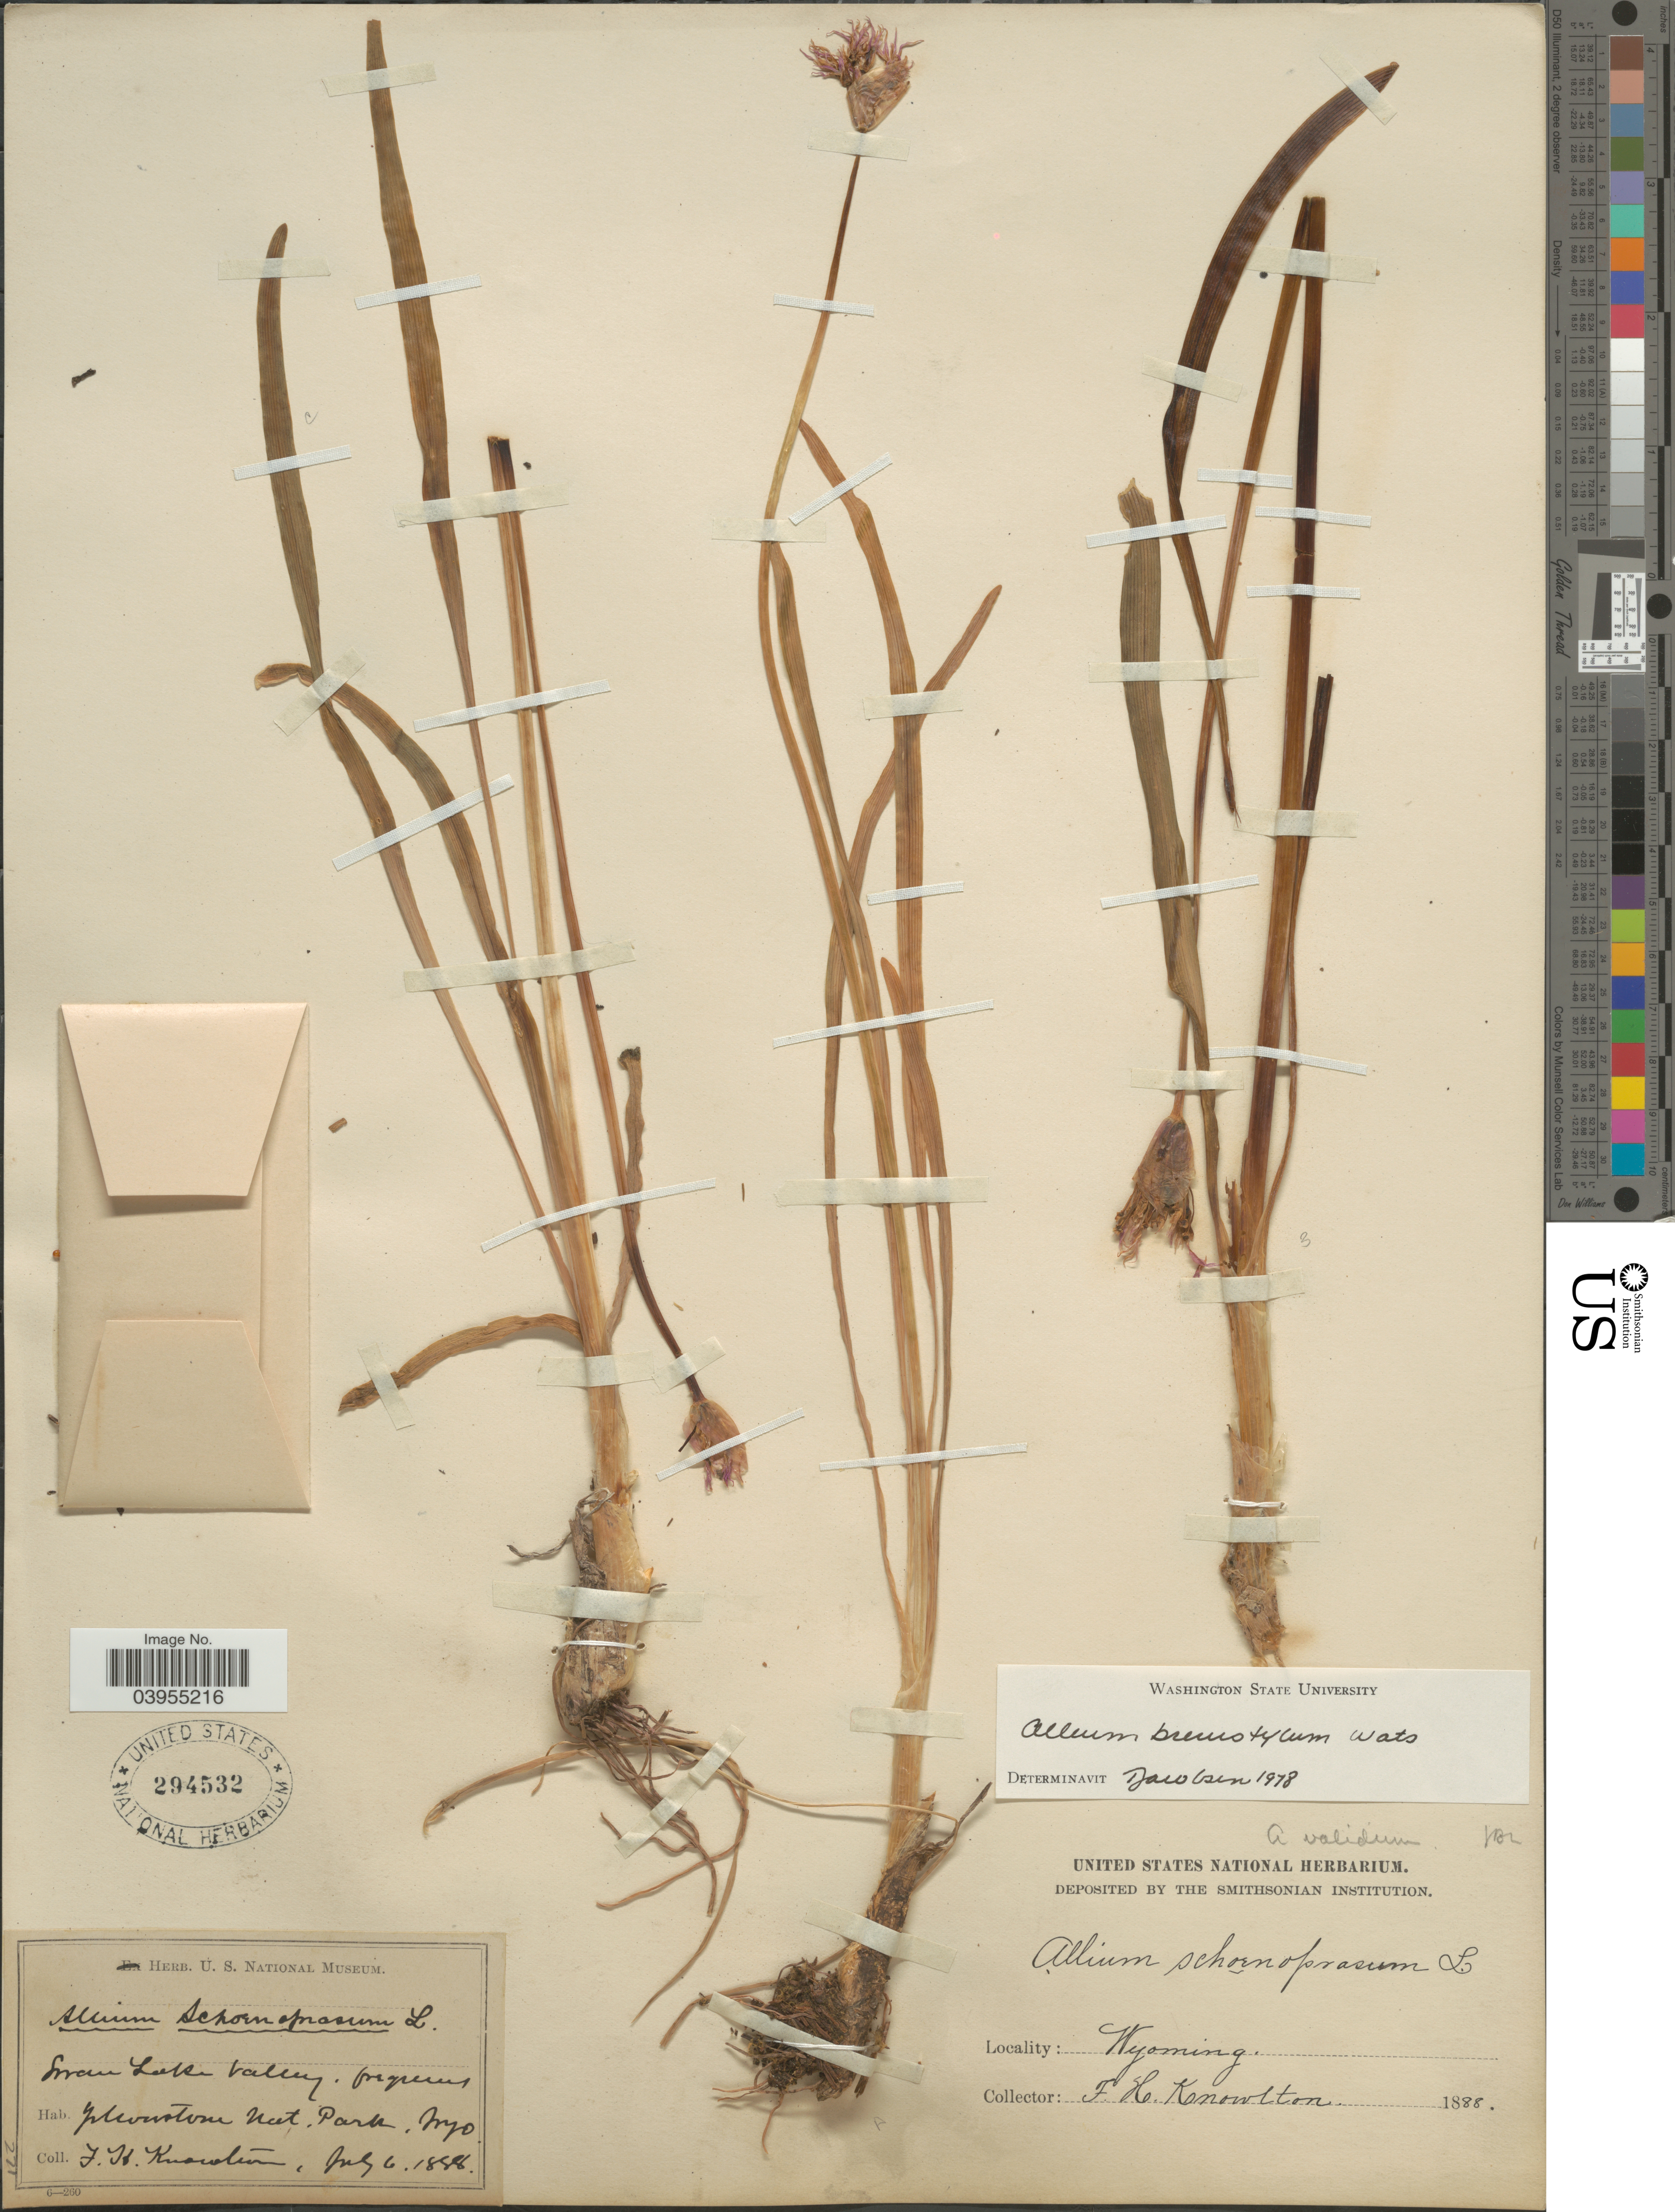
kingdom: Plantae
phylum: Tracheophyta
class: Liliopsida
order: Asparagales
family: Amaryllidaceae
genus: Allium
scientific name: Allium brevistylum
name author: S. Watson in C. King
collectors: F. H. Knowlton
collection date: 1888-07-06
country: United States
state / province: Wyoming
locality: Swan Lake Valley. Yellowstone Nat. Park.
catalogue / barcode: US 294532